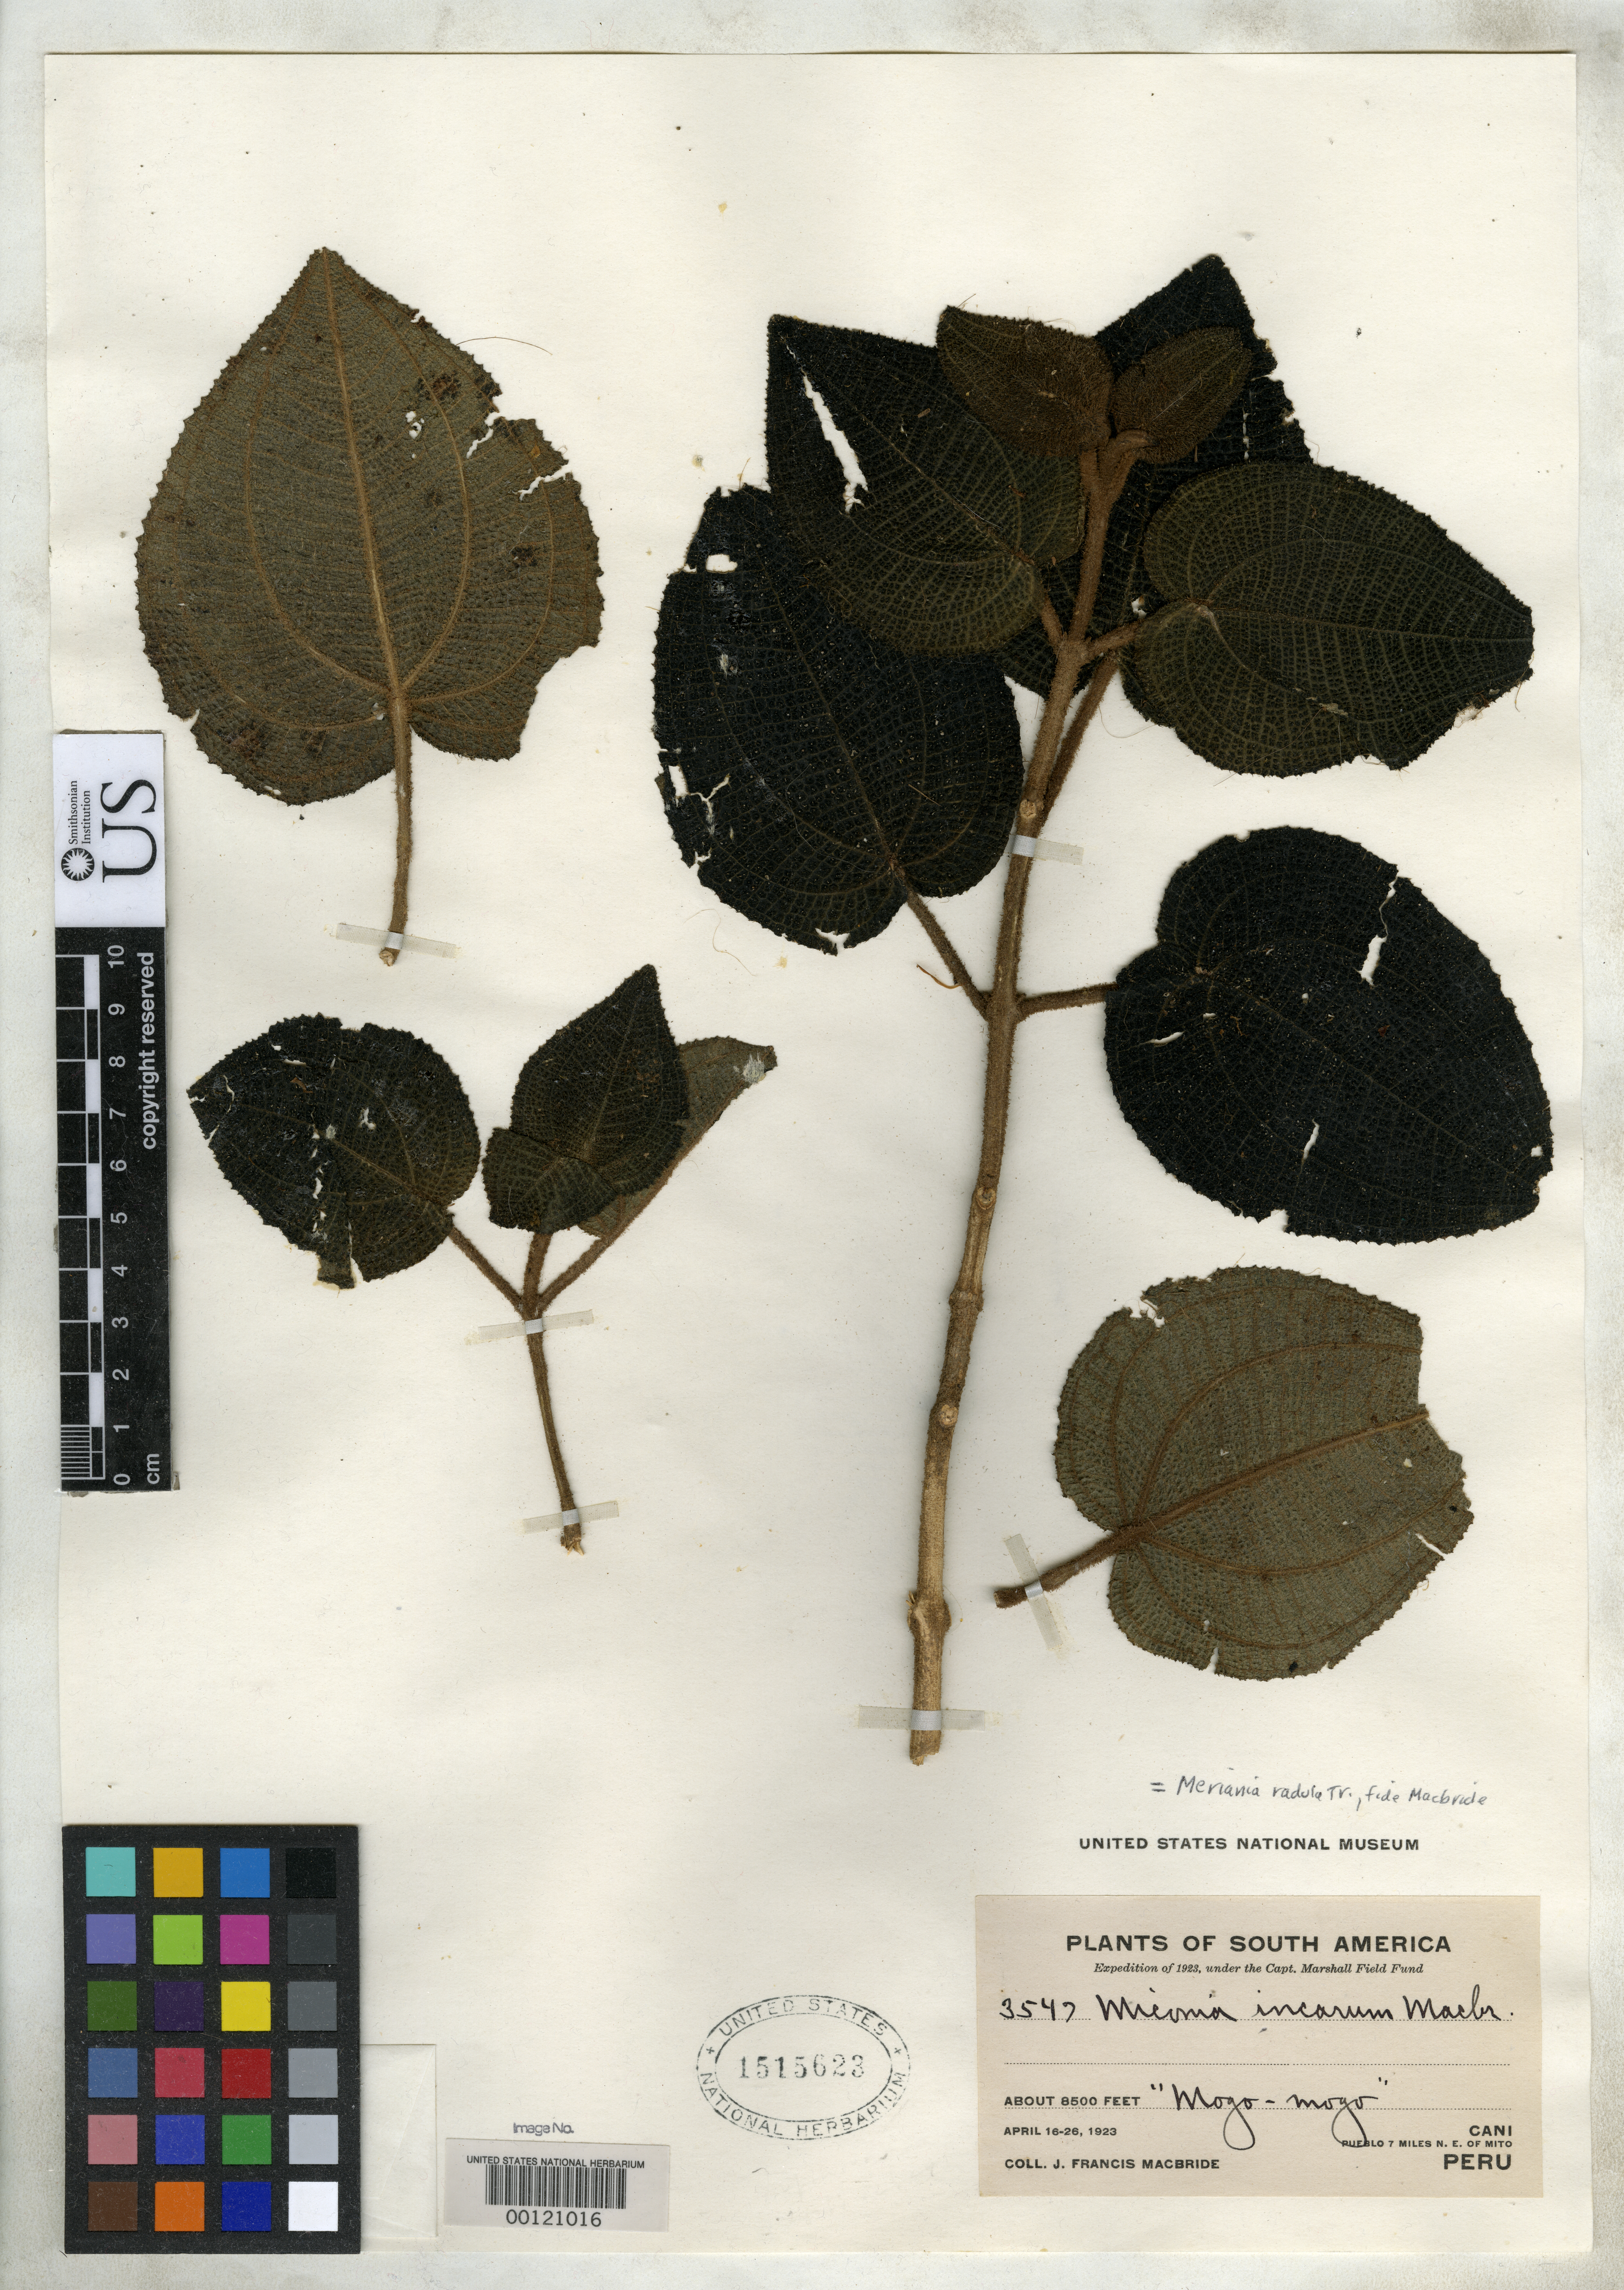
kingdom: Plantae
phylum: Tracheophyta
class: Magnoliopsida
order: Myrtales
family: Melastomataceae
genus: Miconia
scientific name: Miconia incarum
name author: J.F. Macbr.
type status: Paratype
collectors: J. F. Macbride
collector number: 3547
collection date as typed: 16 Apr 1923 to 26 Apr 1923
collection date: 1923-04-16/1923-04-26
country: Peru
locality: Cani, pueblo 7 miles NE of Mito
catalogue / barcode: US 1515623